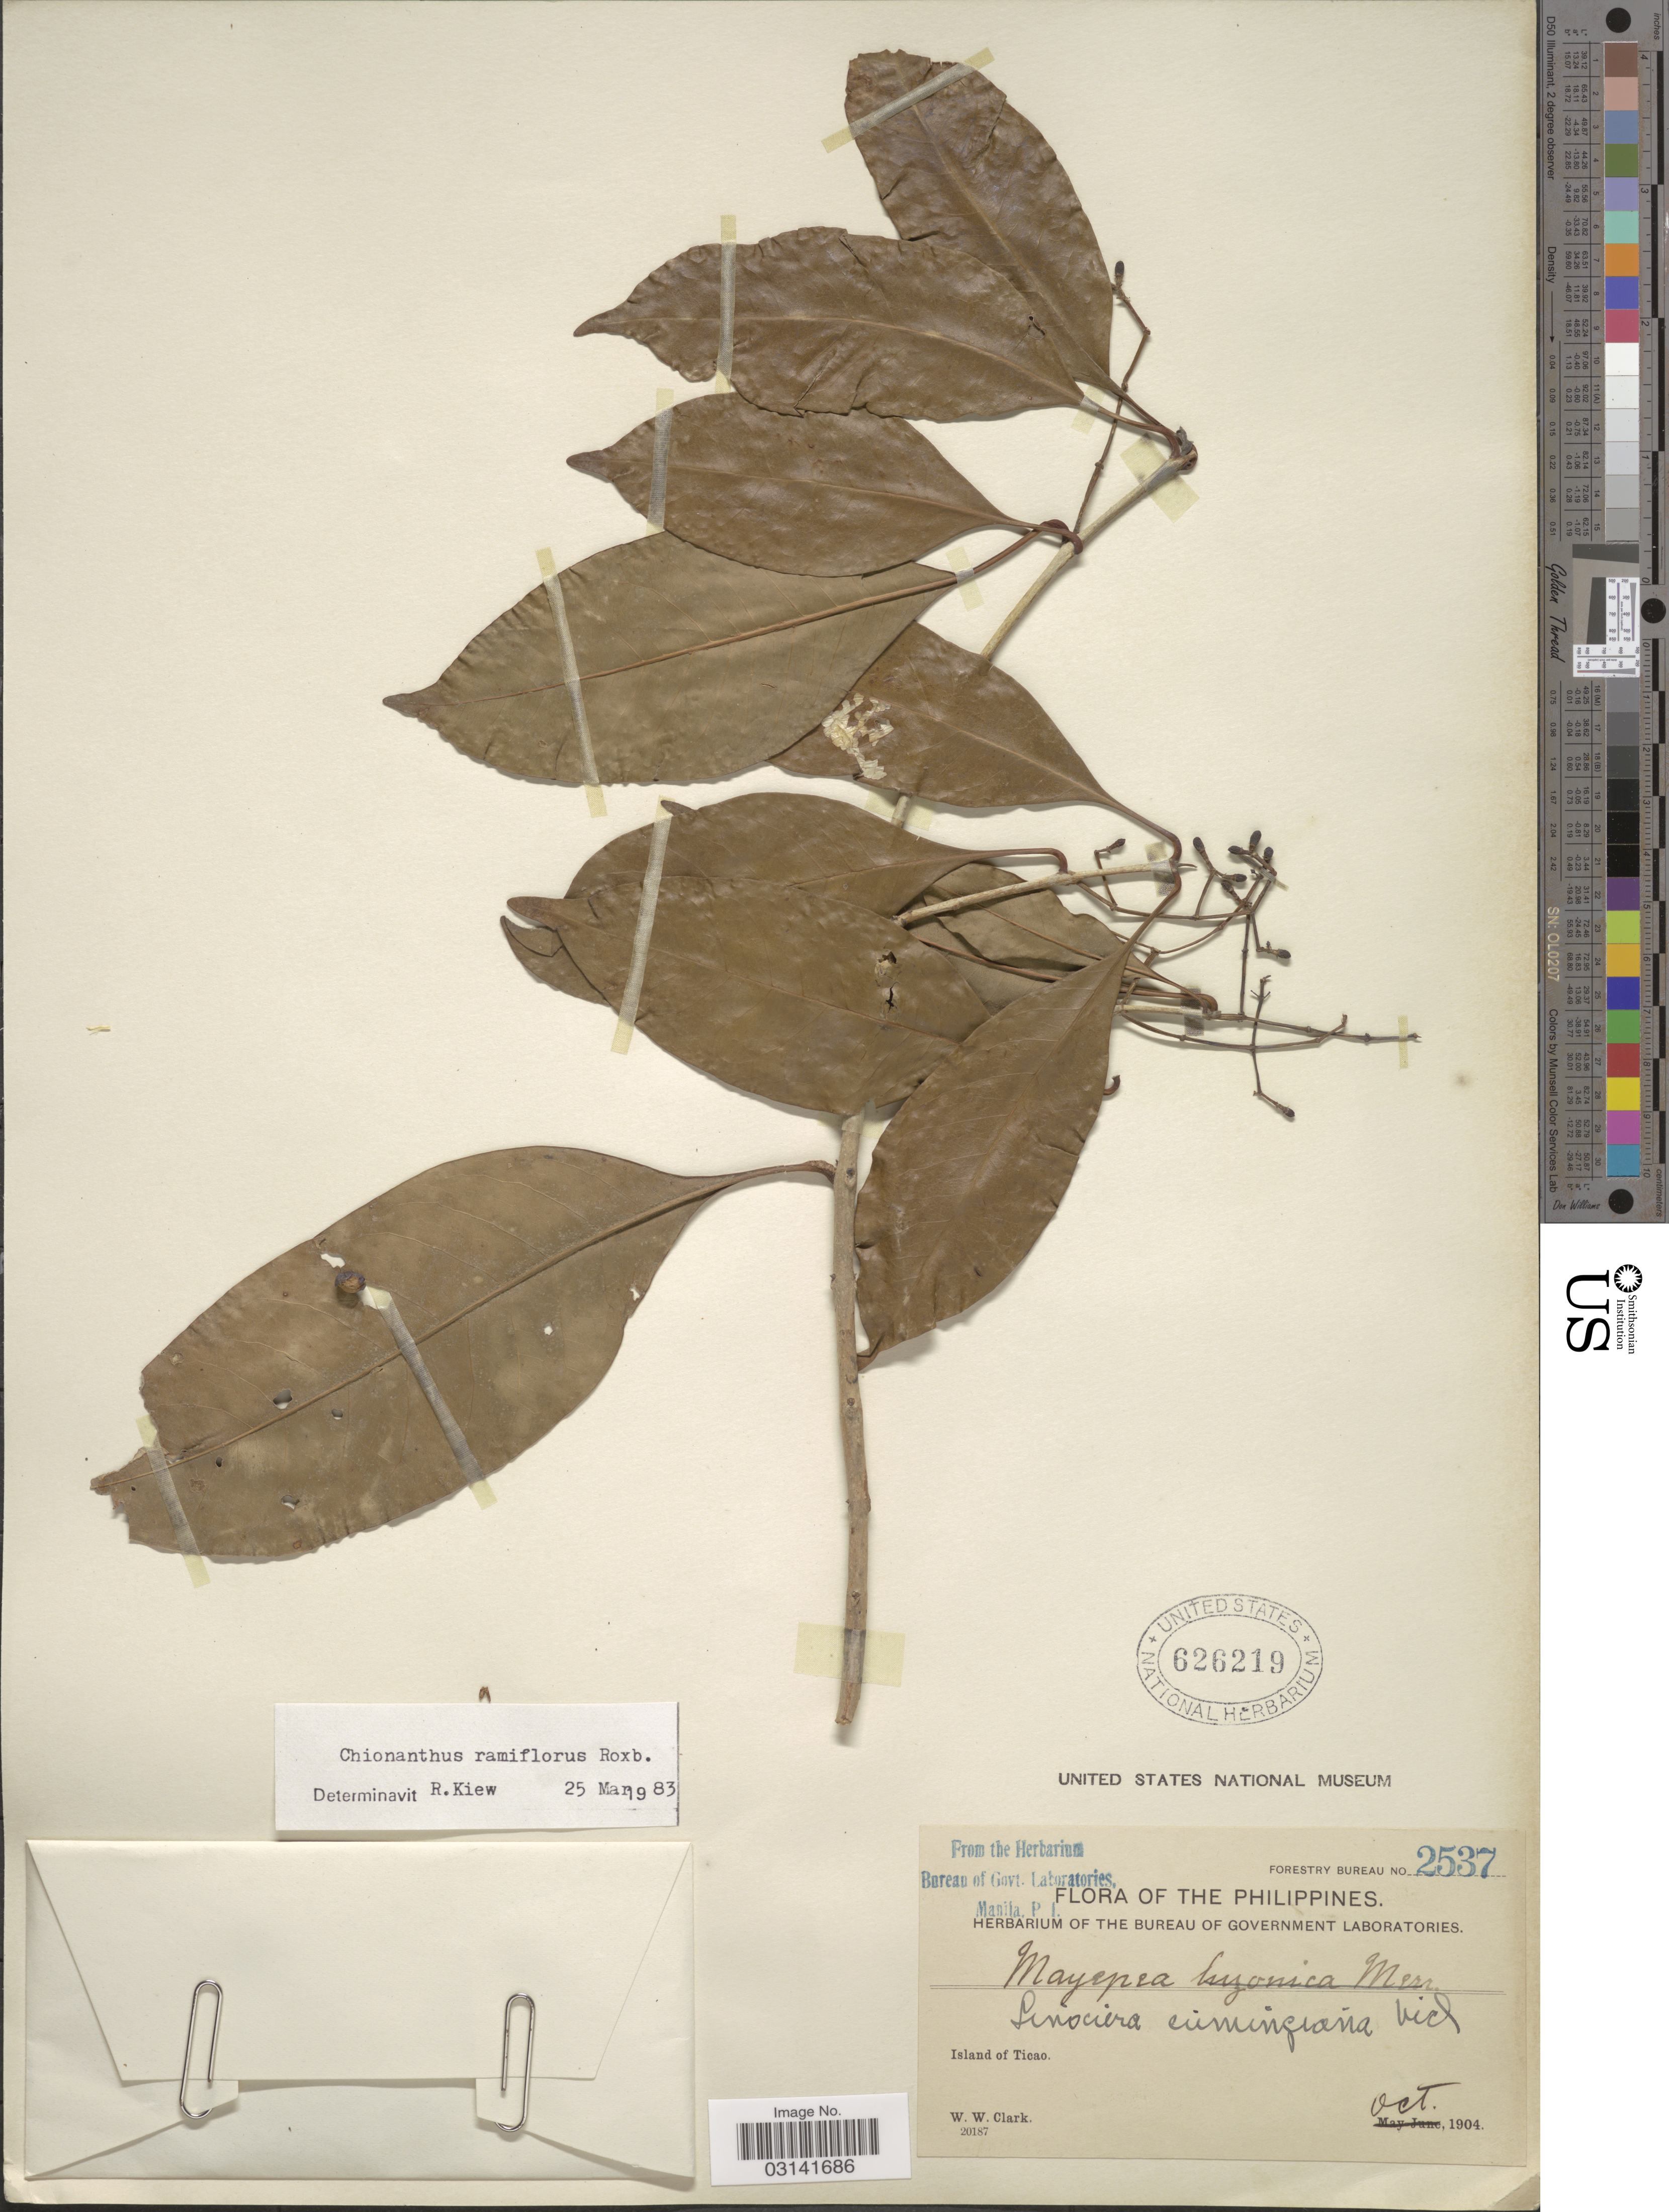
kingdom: Plantae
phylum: Tracheophyta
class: Magnoliopsida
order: Lamiales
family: Oleaceae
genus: Chionanthus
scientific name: Chionanthus ramiflorus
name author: Roxb.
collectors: W. W. Clark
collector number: Forestry Bureau 2537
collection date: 1904-10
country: Philippines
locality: Island of Ticao.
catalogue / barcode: US 626219